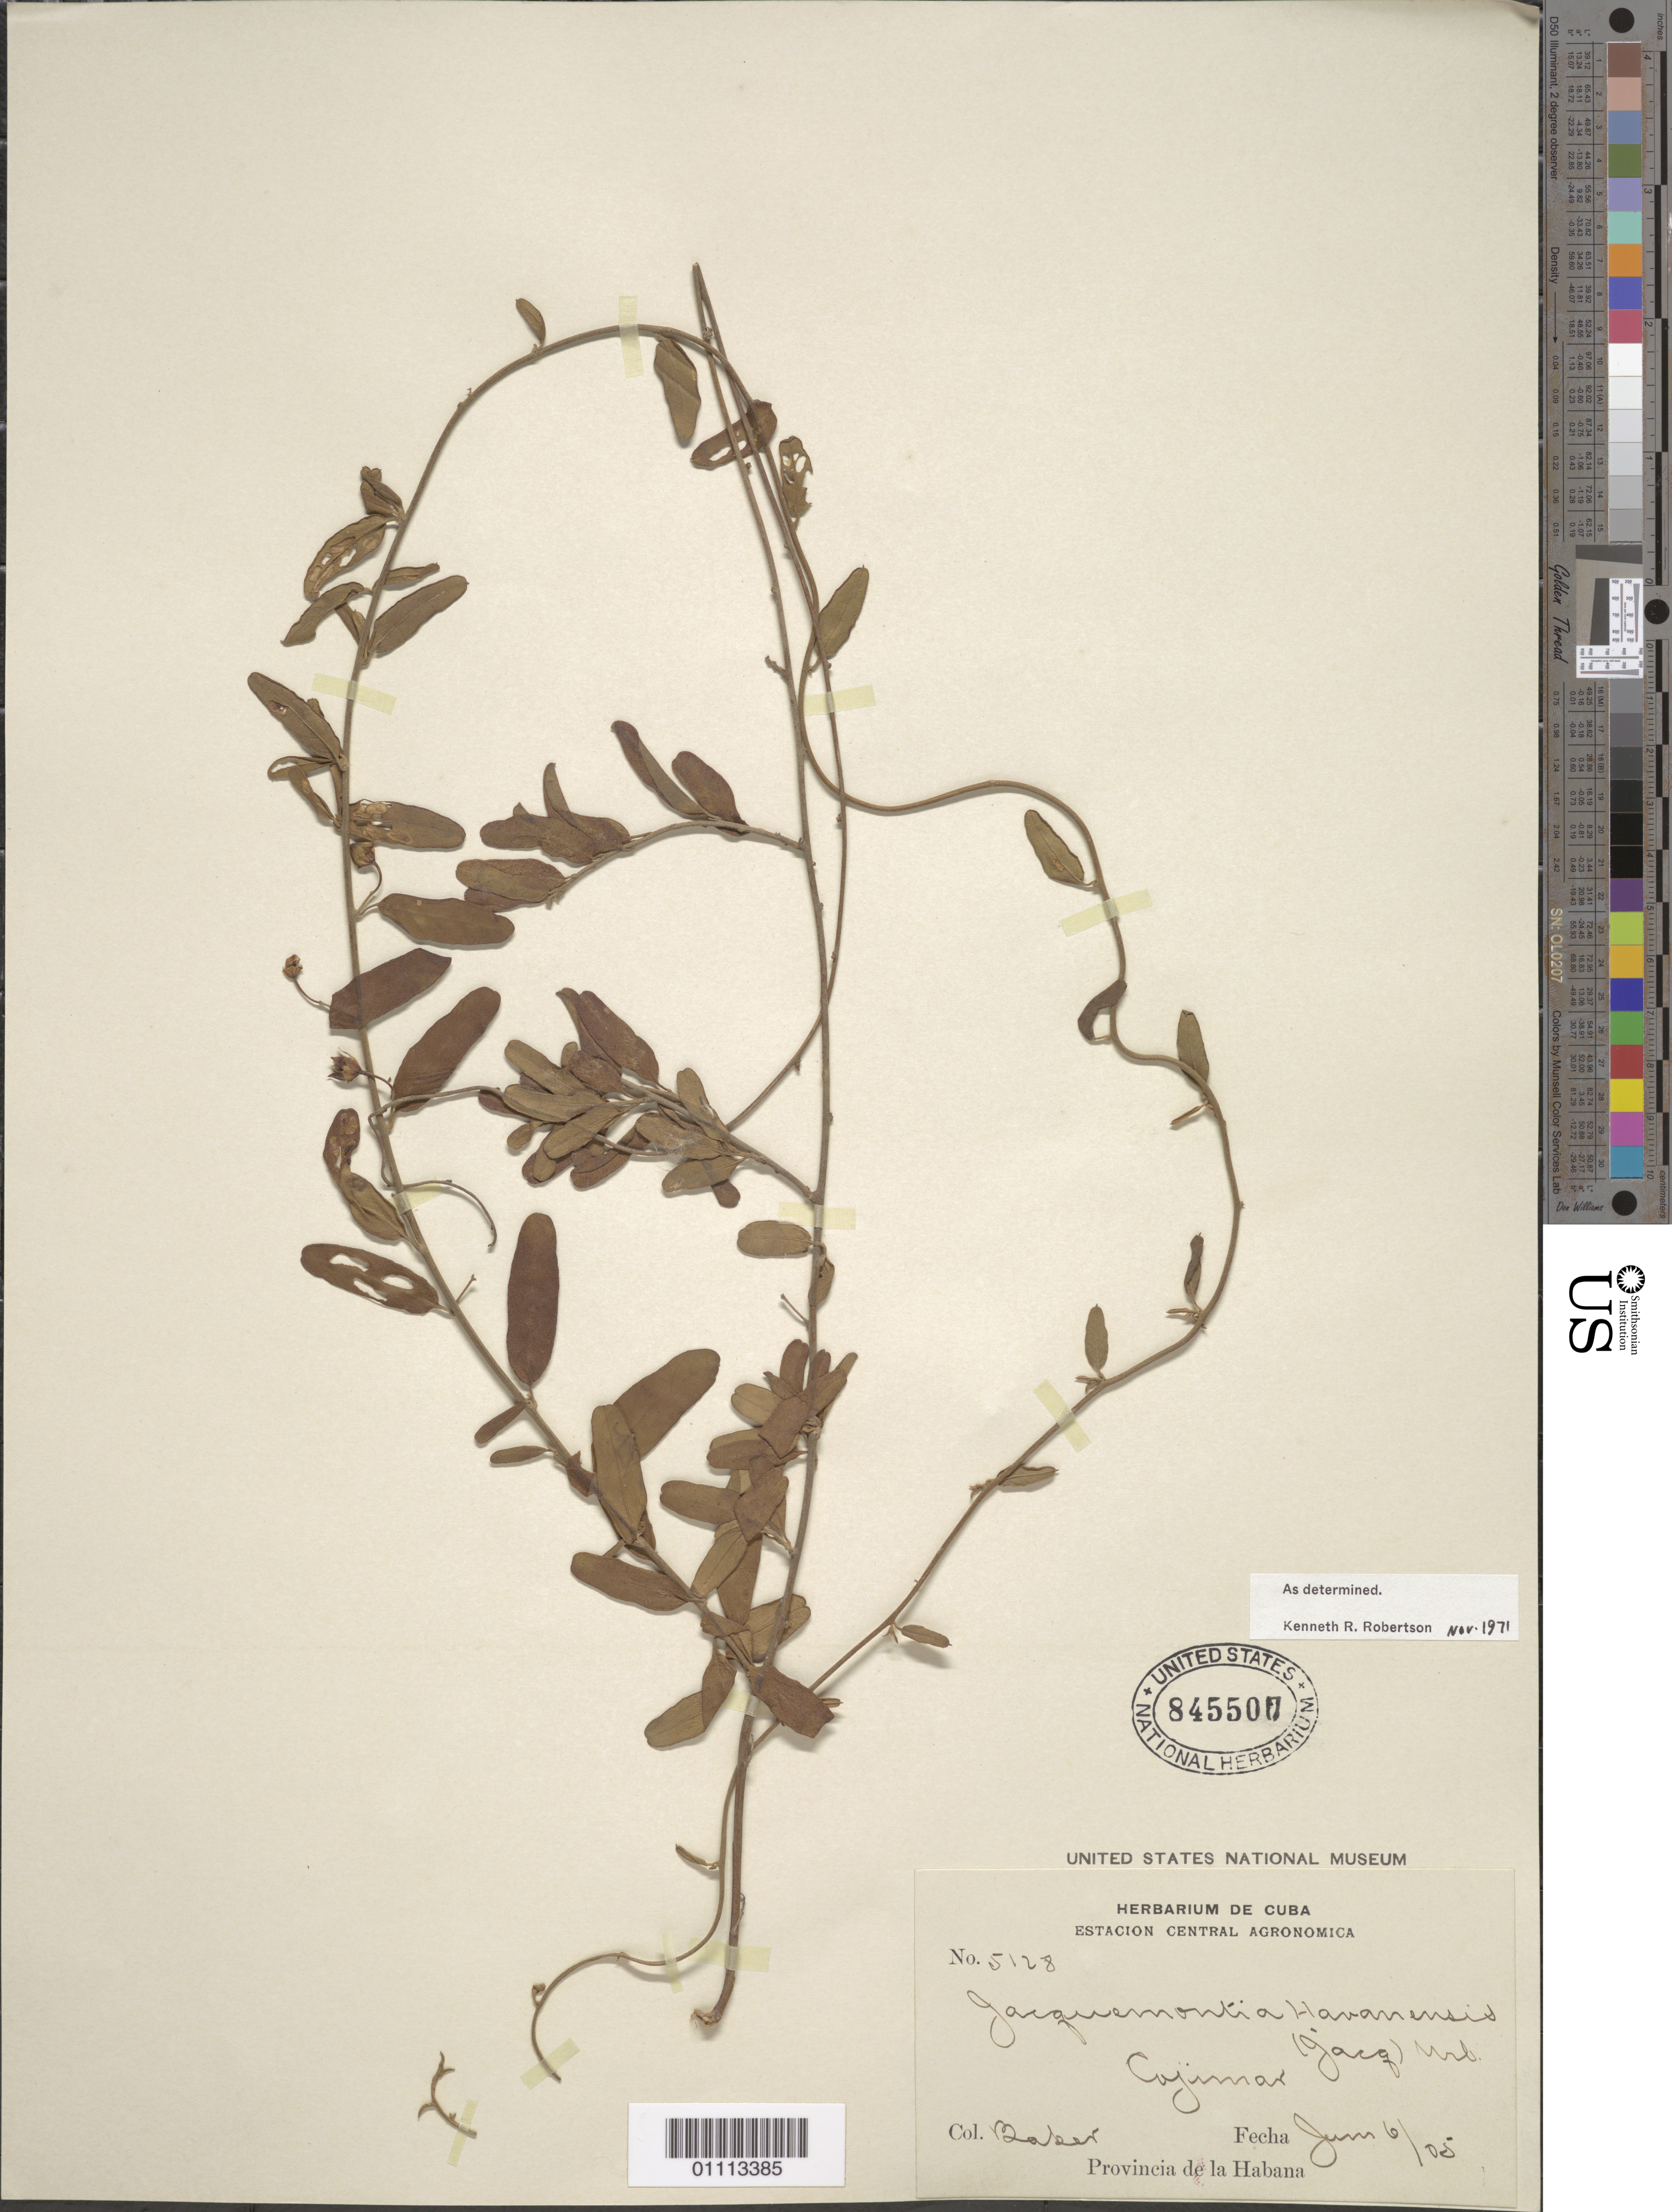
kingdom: Plantae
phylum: Tracheophyta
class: Magnoliopsida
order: Solanales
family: Convolvulaceae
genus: Jacquemontia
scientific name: Jacquemontia havanensis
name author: (Jacq.) Urb.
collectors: C. F. Baker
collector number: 5128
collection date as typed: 06 Jun 1905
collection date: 1905-06-06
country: Cuba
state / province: La Habana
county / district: Municipio Habana del Este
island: Cuba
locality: Cojimar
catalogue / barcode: US 845500